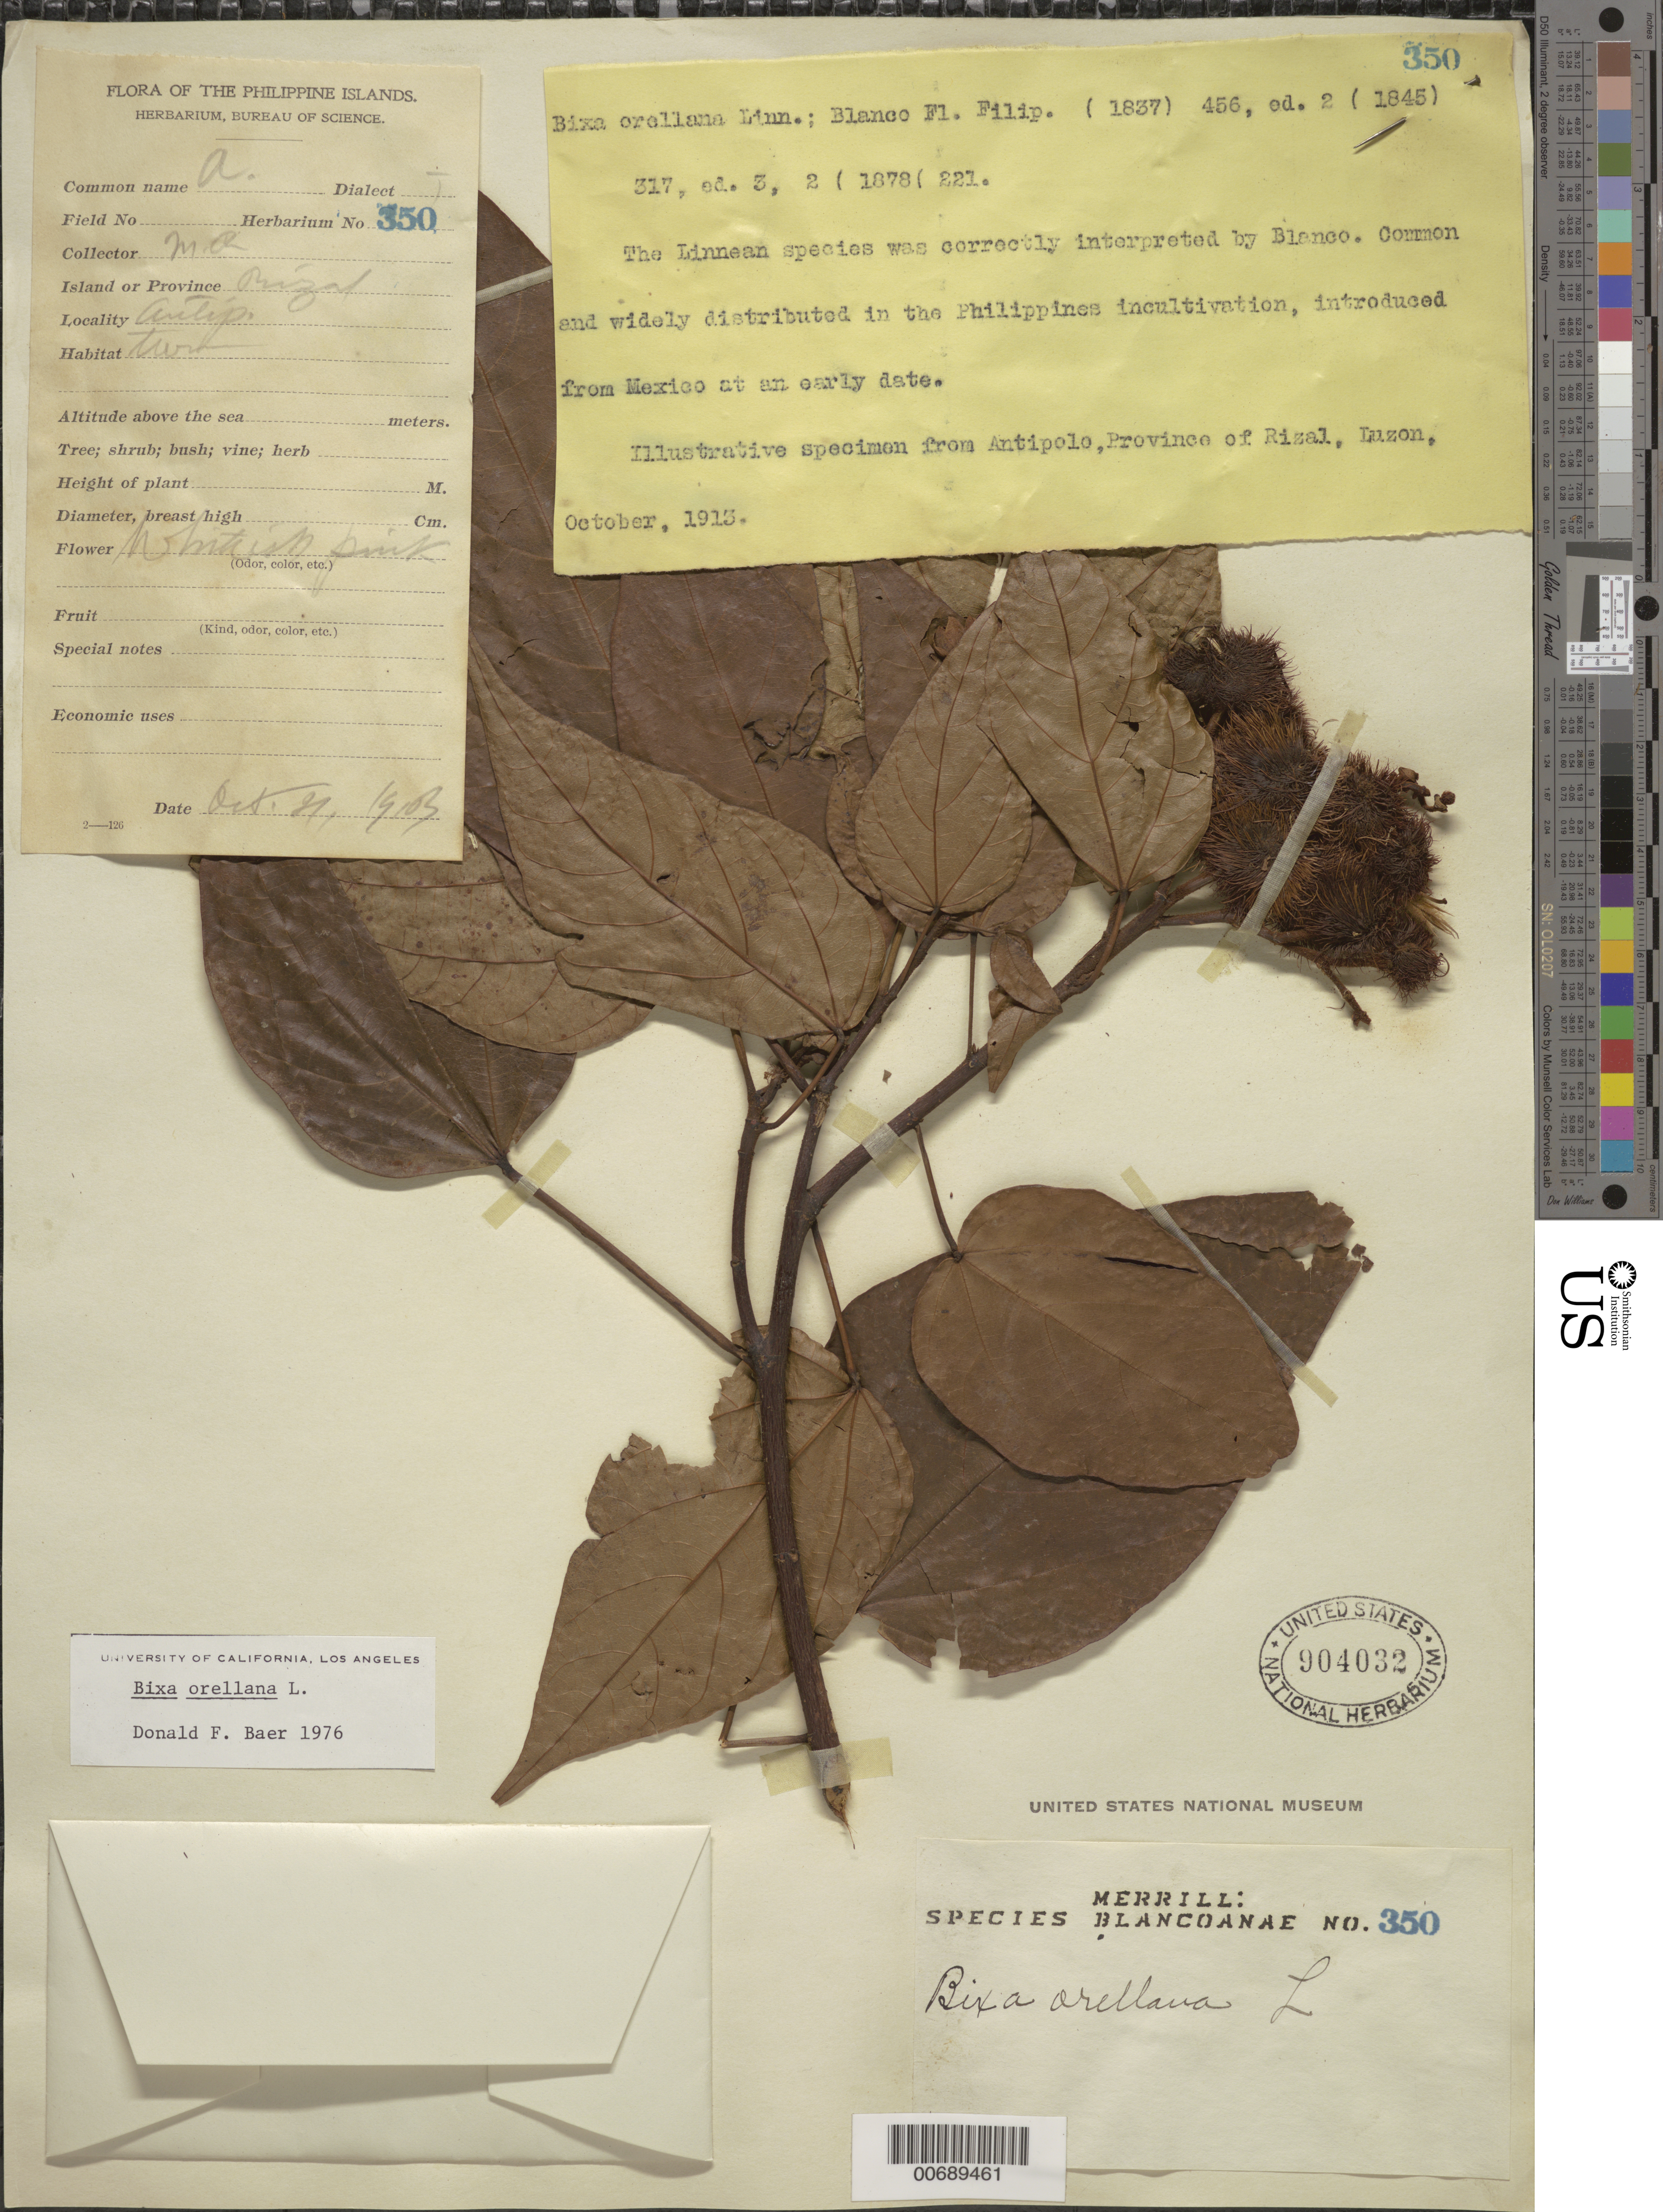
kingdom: Plantae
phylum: Tracheophyta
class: Magnoliopsida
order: Malvales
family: Bixaceae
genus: Bixa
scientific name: Bixa orellana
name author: L.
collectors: M. Ramos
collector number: Sp. Blancoan. 0350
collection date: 1913-10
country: Philippines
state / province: Calabarzon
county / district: Rizal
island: Luzon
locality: Antipolo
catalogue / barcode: US 904032